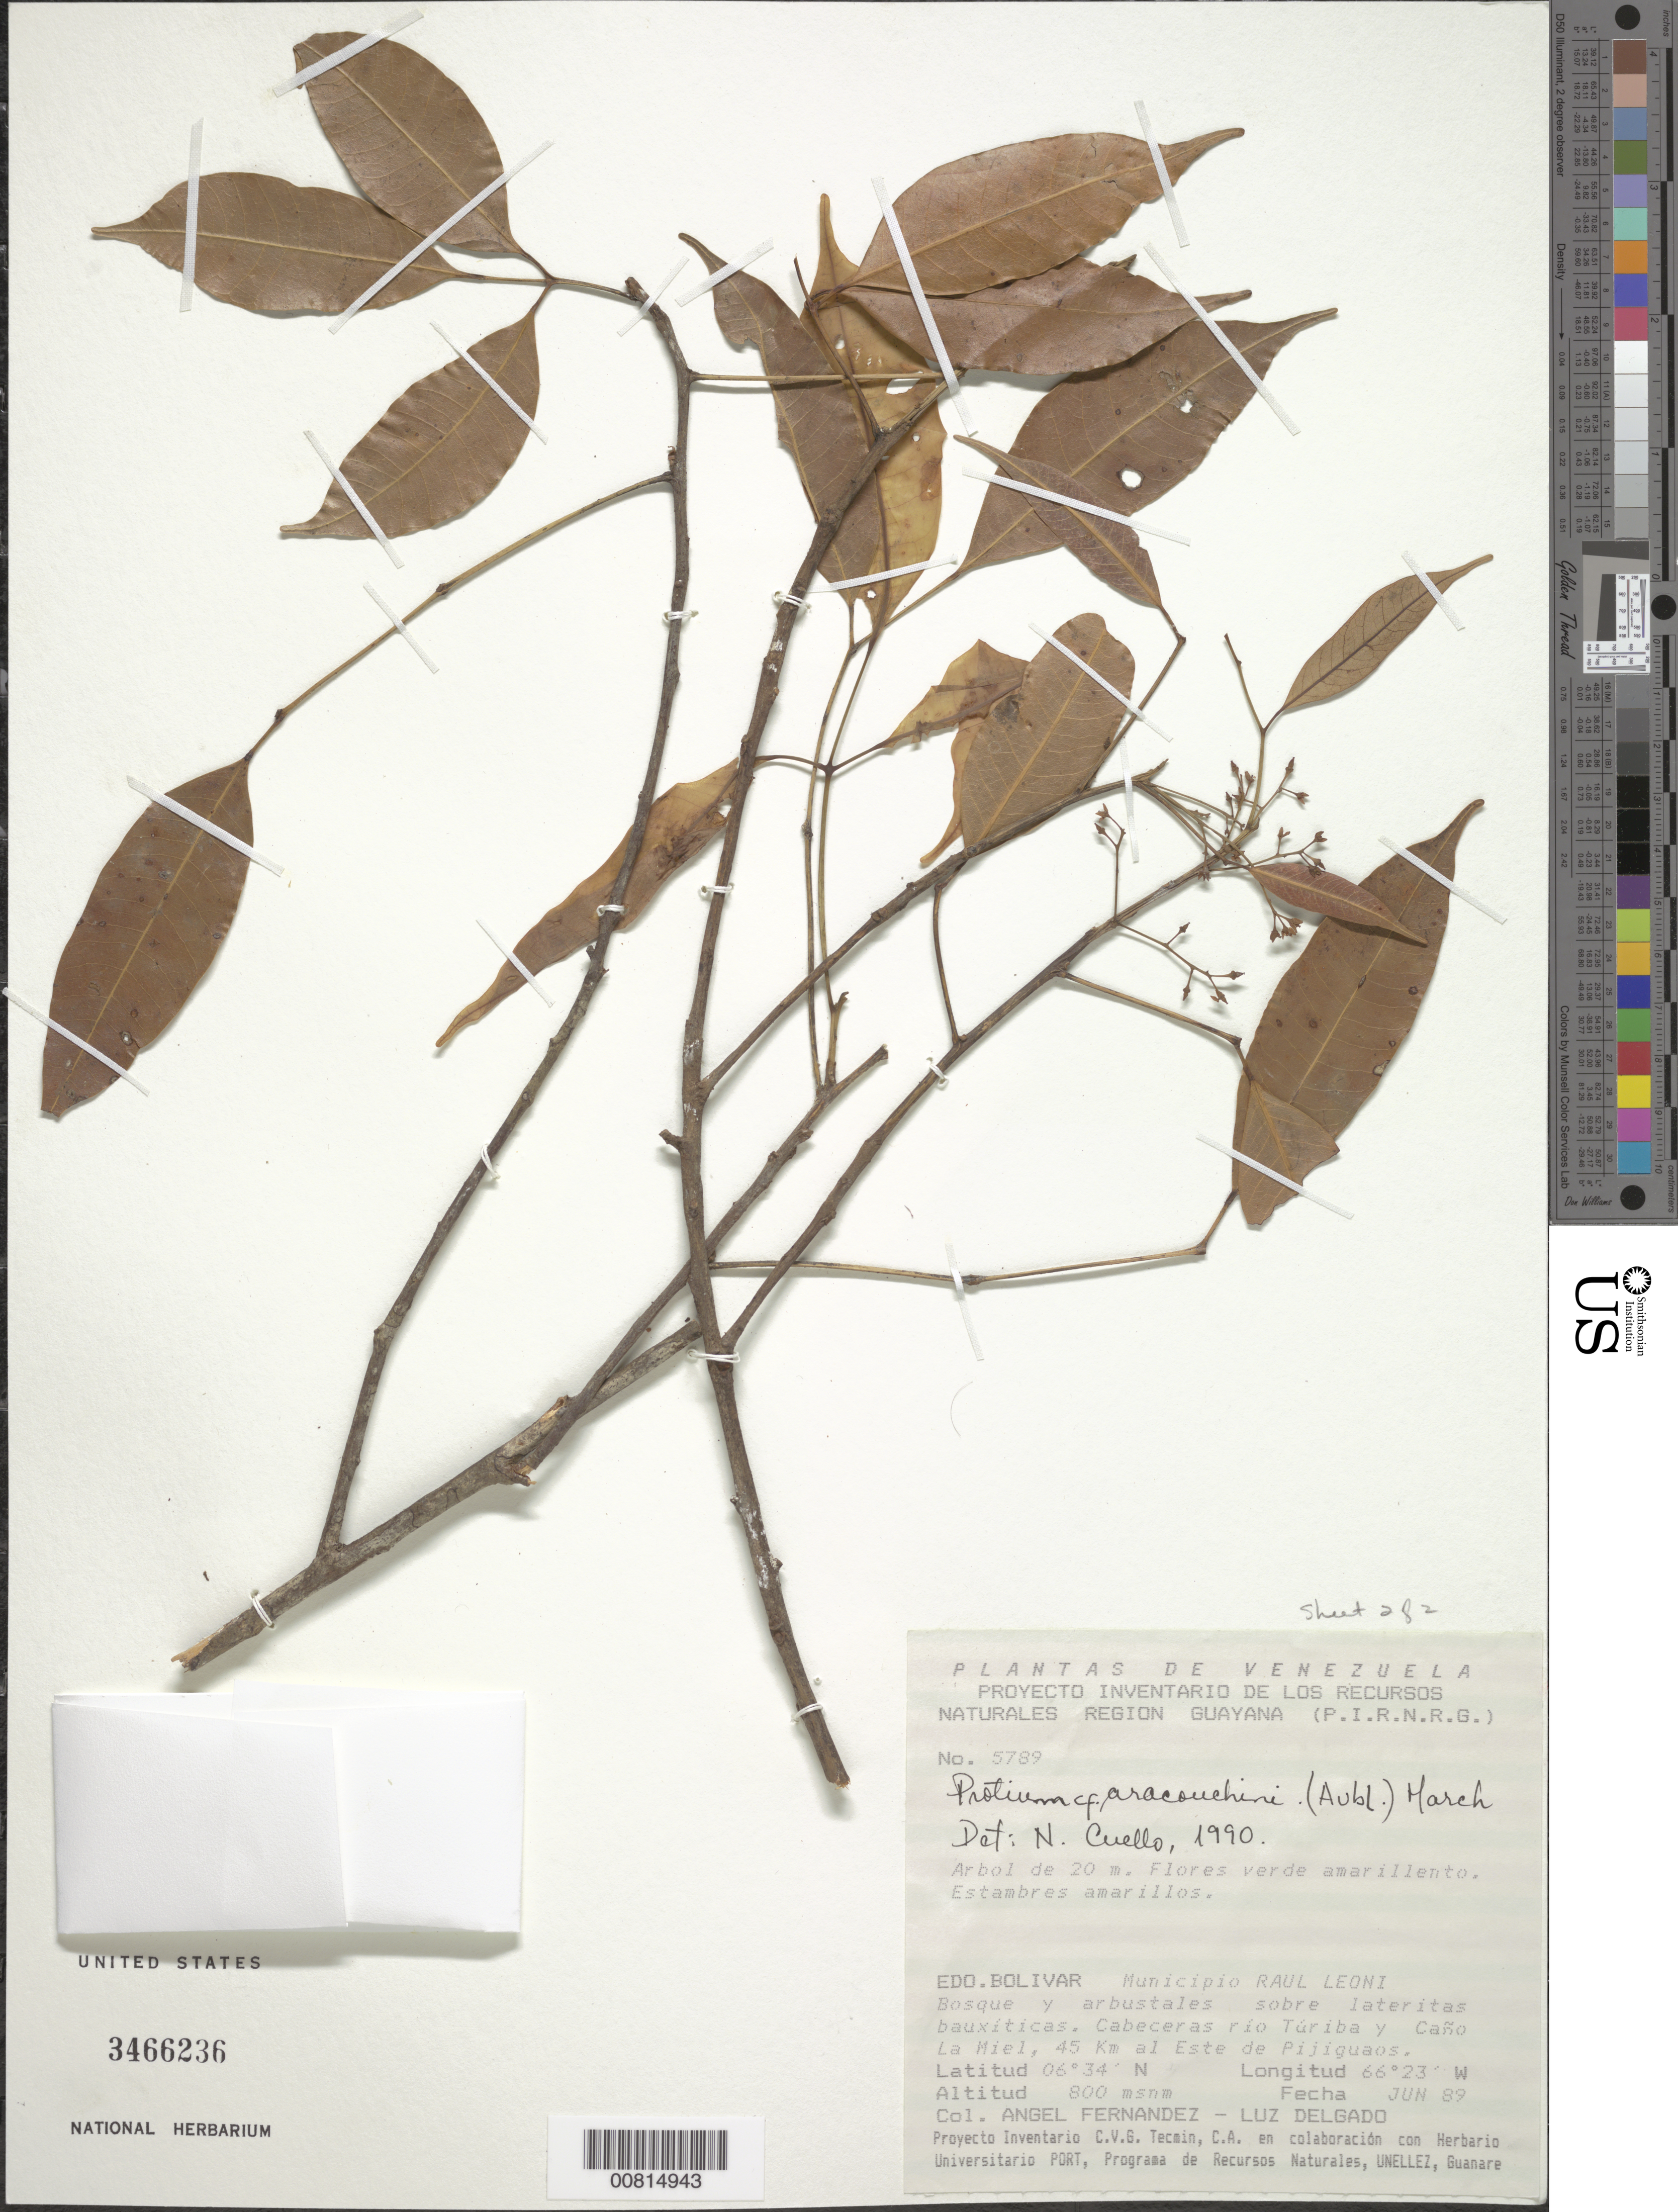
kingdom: Plantae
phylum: Tracheophyta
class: Magnoliopsida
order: Sapindales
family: Burseraceae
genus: Protium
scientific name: Protium aracouchini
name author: (Aubl.) Marchand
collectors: Á. Fernández & L. Delgado V.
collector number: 5789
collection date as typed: Transcribed d/m/y: /6/89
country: Venezuela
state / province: Bolivar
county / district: Angostura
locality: Municipio Raúl Leoni [=Angostura]. Cabeceras río Túriba y Caño La Miel, 45 Km al Este de Pijiguaos.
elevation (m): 800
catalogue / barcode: US 3466236